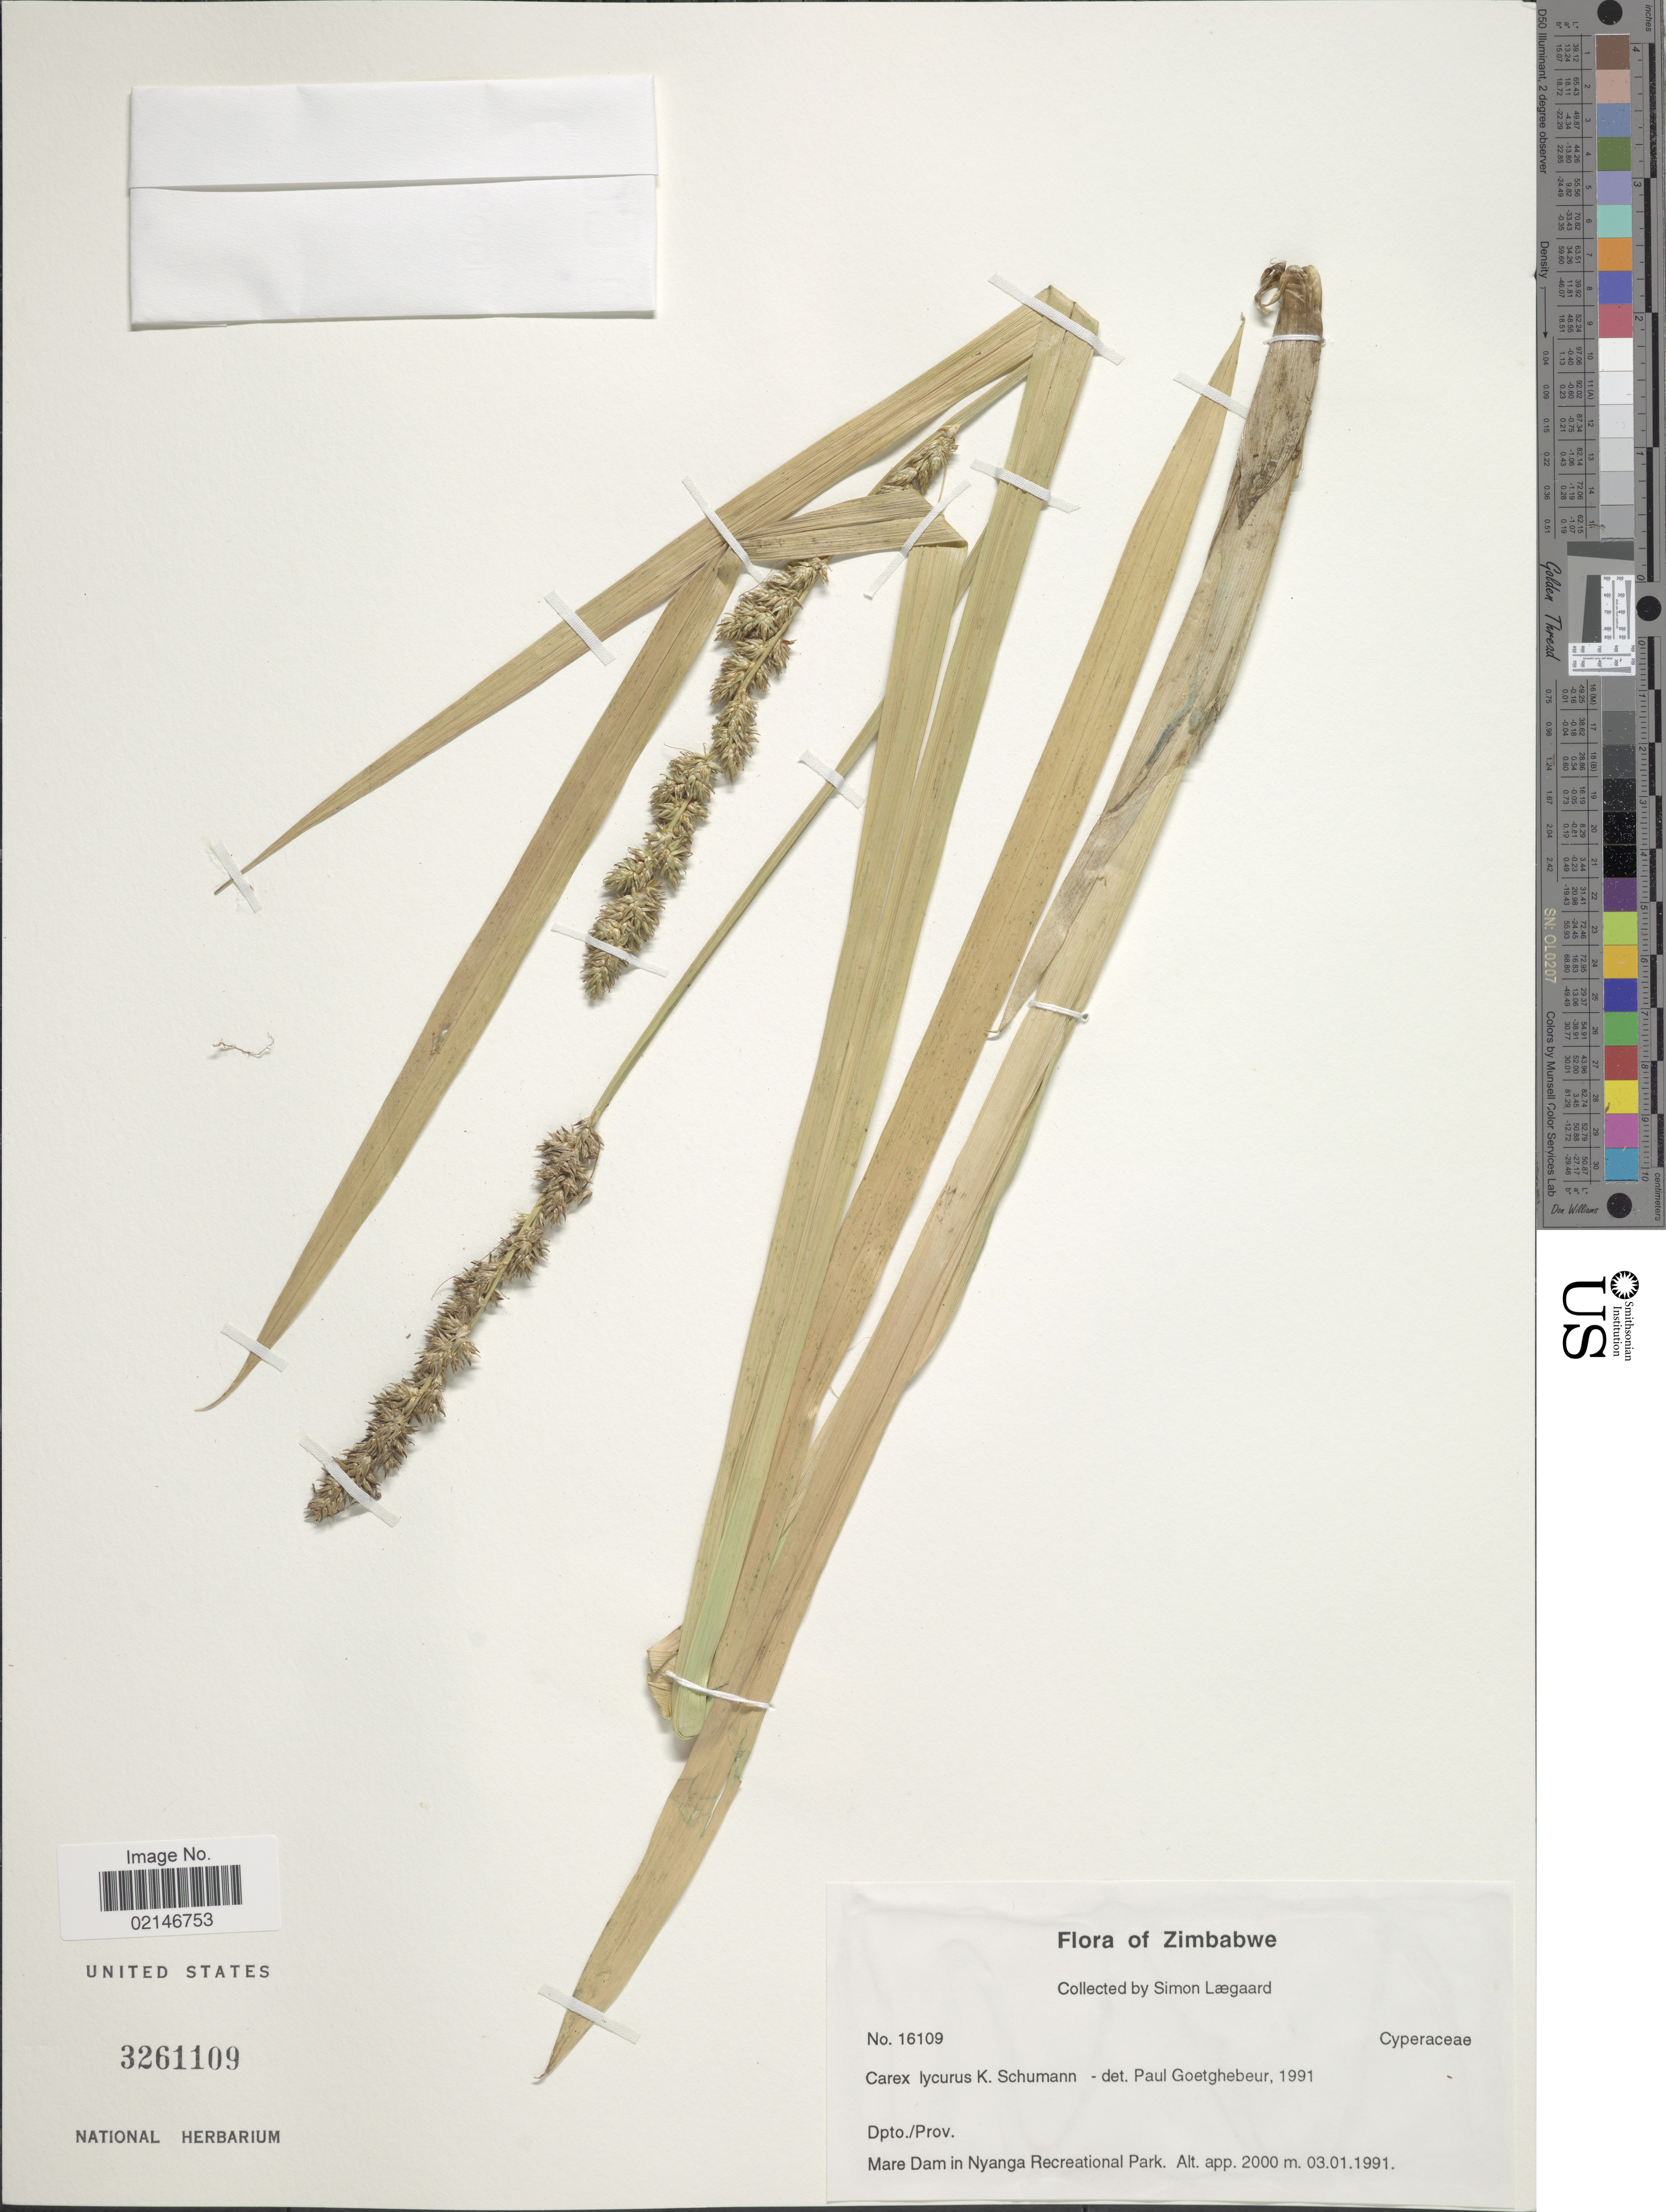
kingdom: Plantae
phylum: Tracheophyta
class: Liliopsida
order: Poales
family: Cyperaceae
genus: Carex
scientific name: Carex lycurus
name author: K. Schum.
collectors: S. Lægaard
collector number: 16109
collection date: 1991-01-03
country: Zimbabwe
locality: Mare Dam in Nyanga Recreational Park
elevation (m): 2000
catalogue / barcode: US 3261109